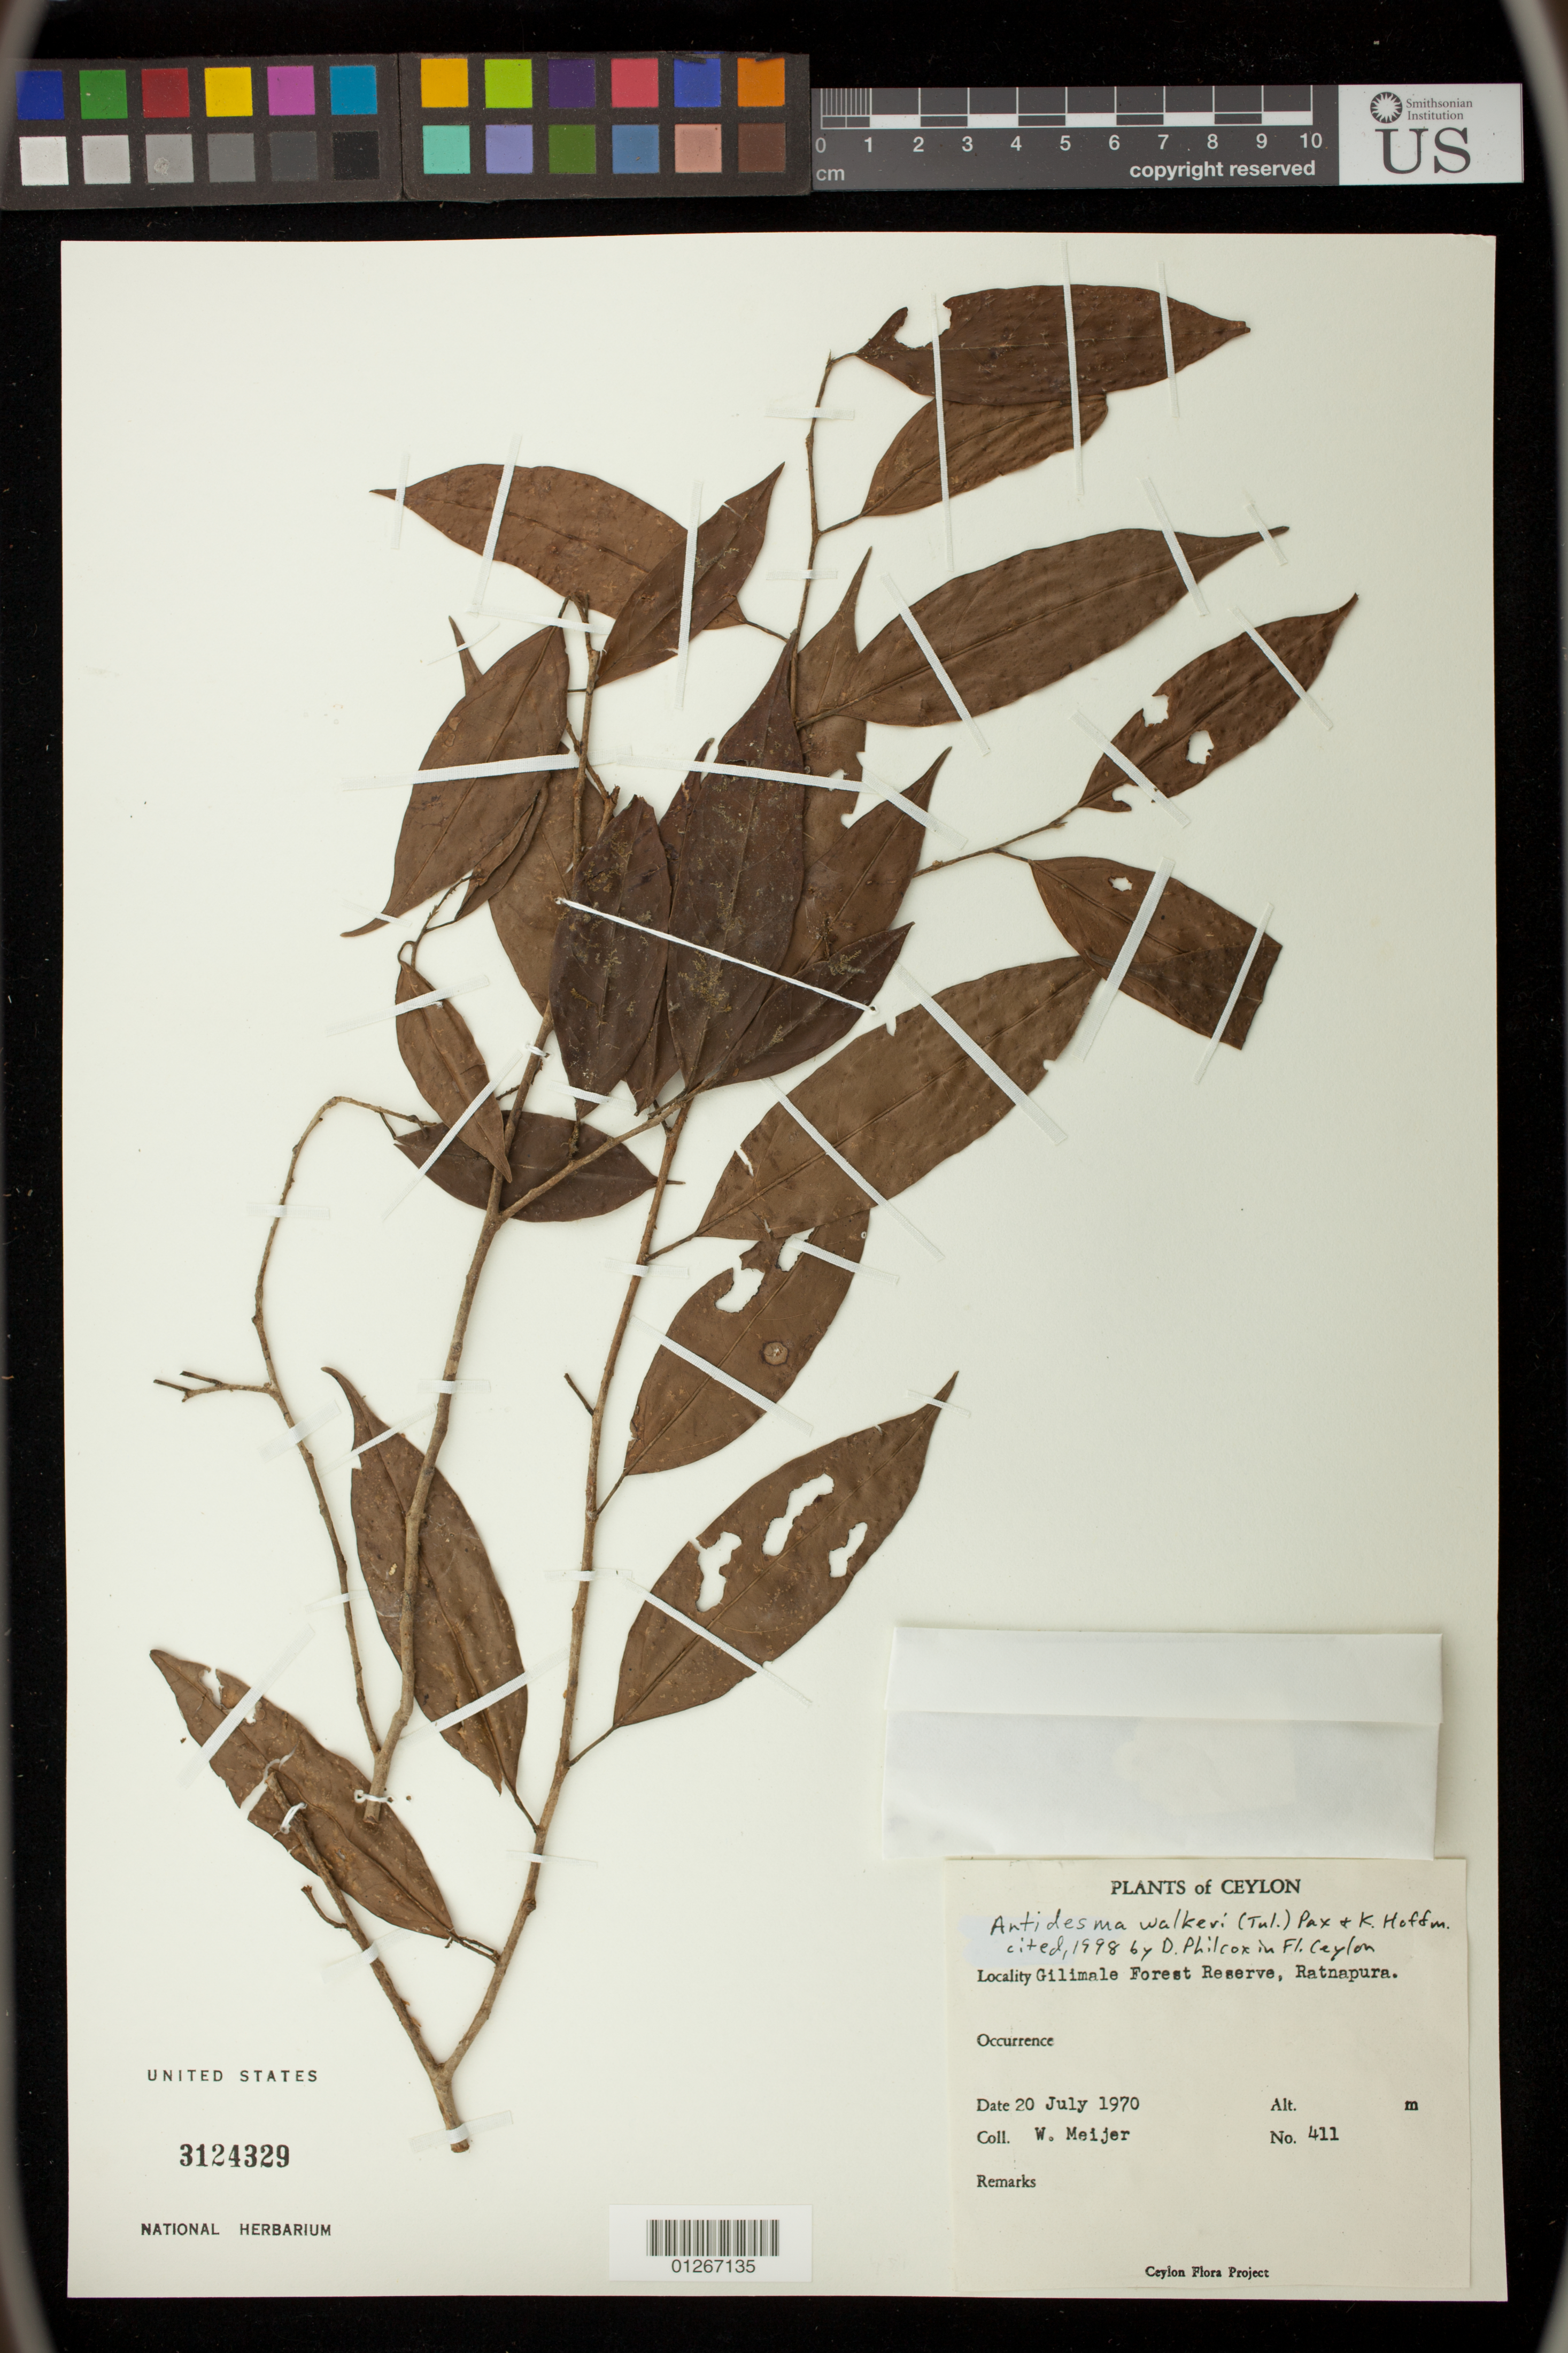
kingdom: Plantae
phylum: Tracheophyta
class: Magnoliopsida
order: Malpighiales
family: Phyllanthaceae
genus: Antidesma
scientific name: Antidesma walkeri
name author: (Tul.) Pax & K. Hoffm.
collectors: W. Meijer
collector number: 411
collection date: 1970-07-20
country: Sri Lanka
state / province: Sabaragamuwa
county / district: Ratnapura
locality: Gilimale Forest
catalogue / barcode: US 3124329